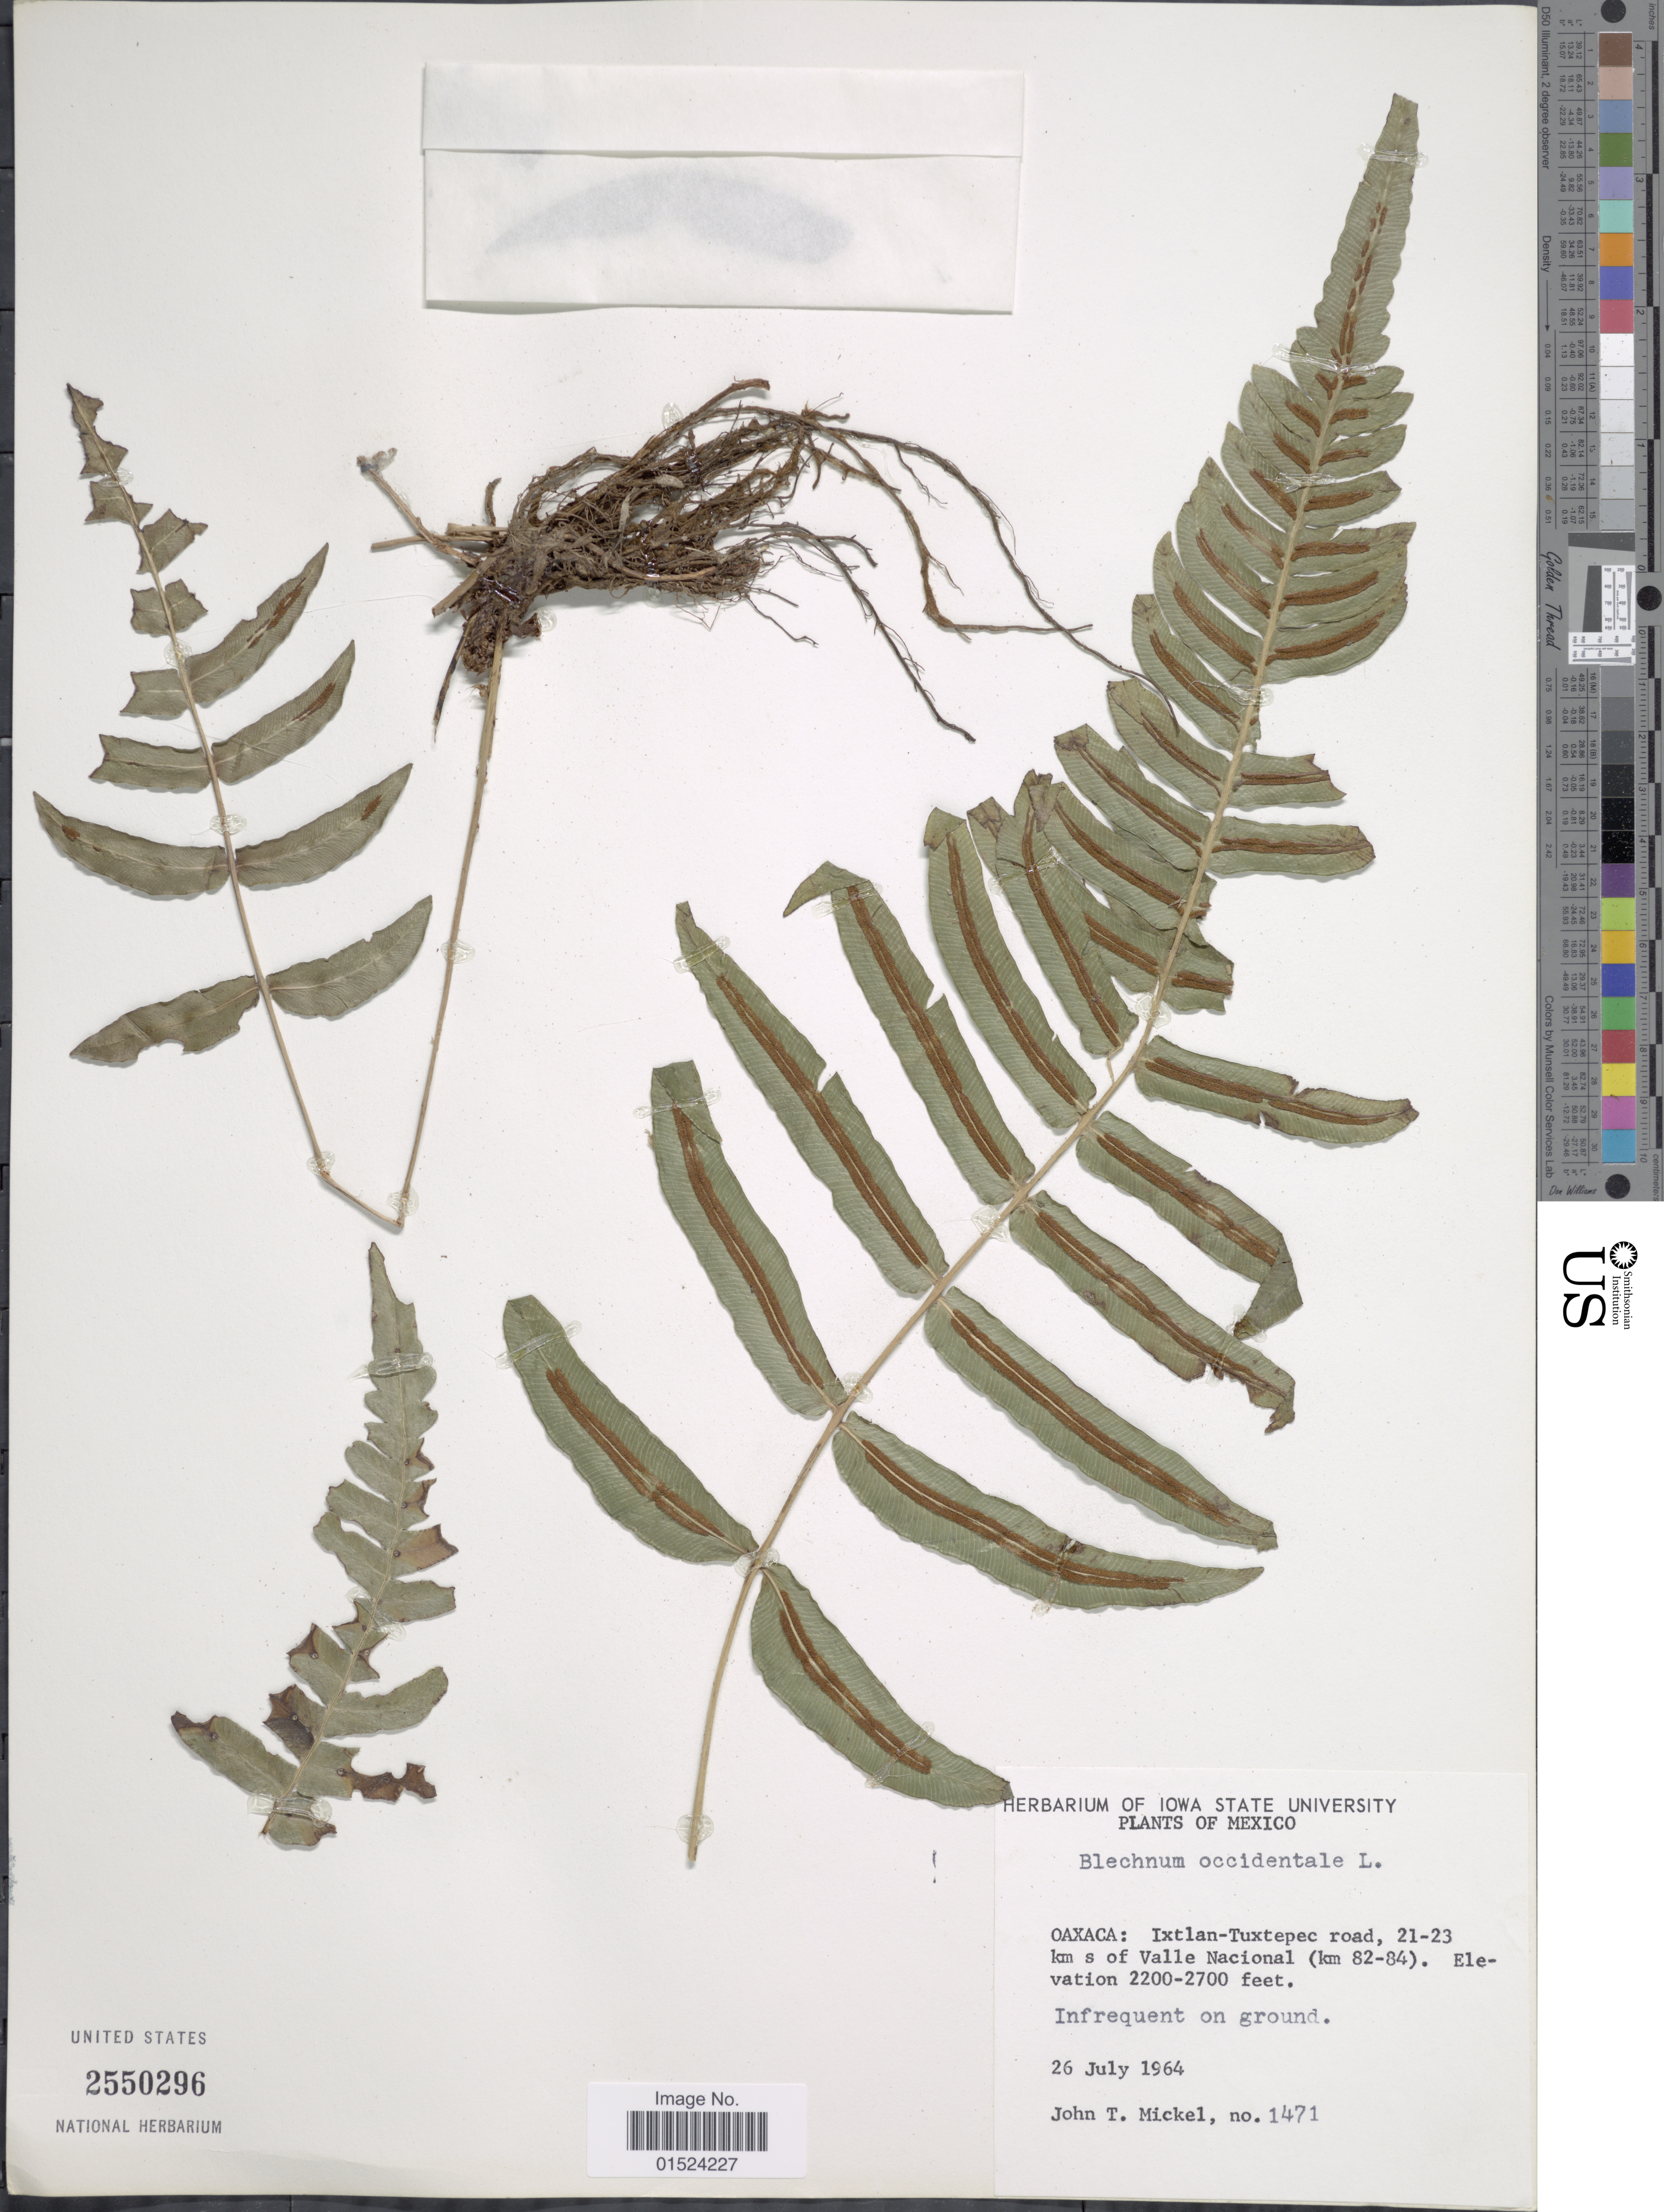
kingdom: Plantae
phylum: Tracheophyta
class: Polypodiopsida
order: Polypodiales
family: Blechnaceae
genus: Blechnum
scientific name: Blechnum occidentale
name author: L.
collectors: J. T. Mickel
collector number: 1471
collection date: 1964-07-26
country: Mexico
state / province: Oaxaca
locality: Oxtlan-Tuxtepec road, 21-23 km s of Valle Nacional (km 82-84)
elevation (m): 671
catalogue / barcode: US 2550296